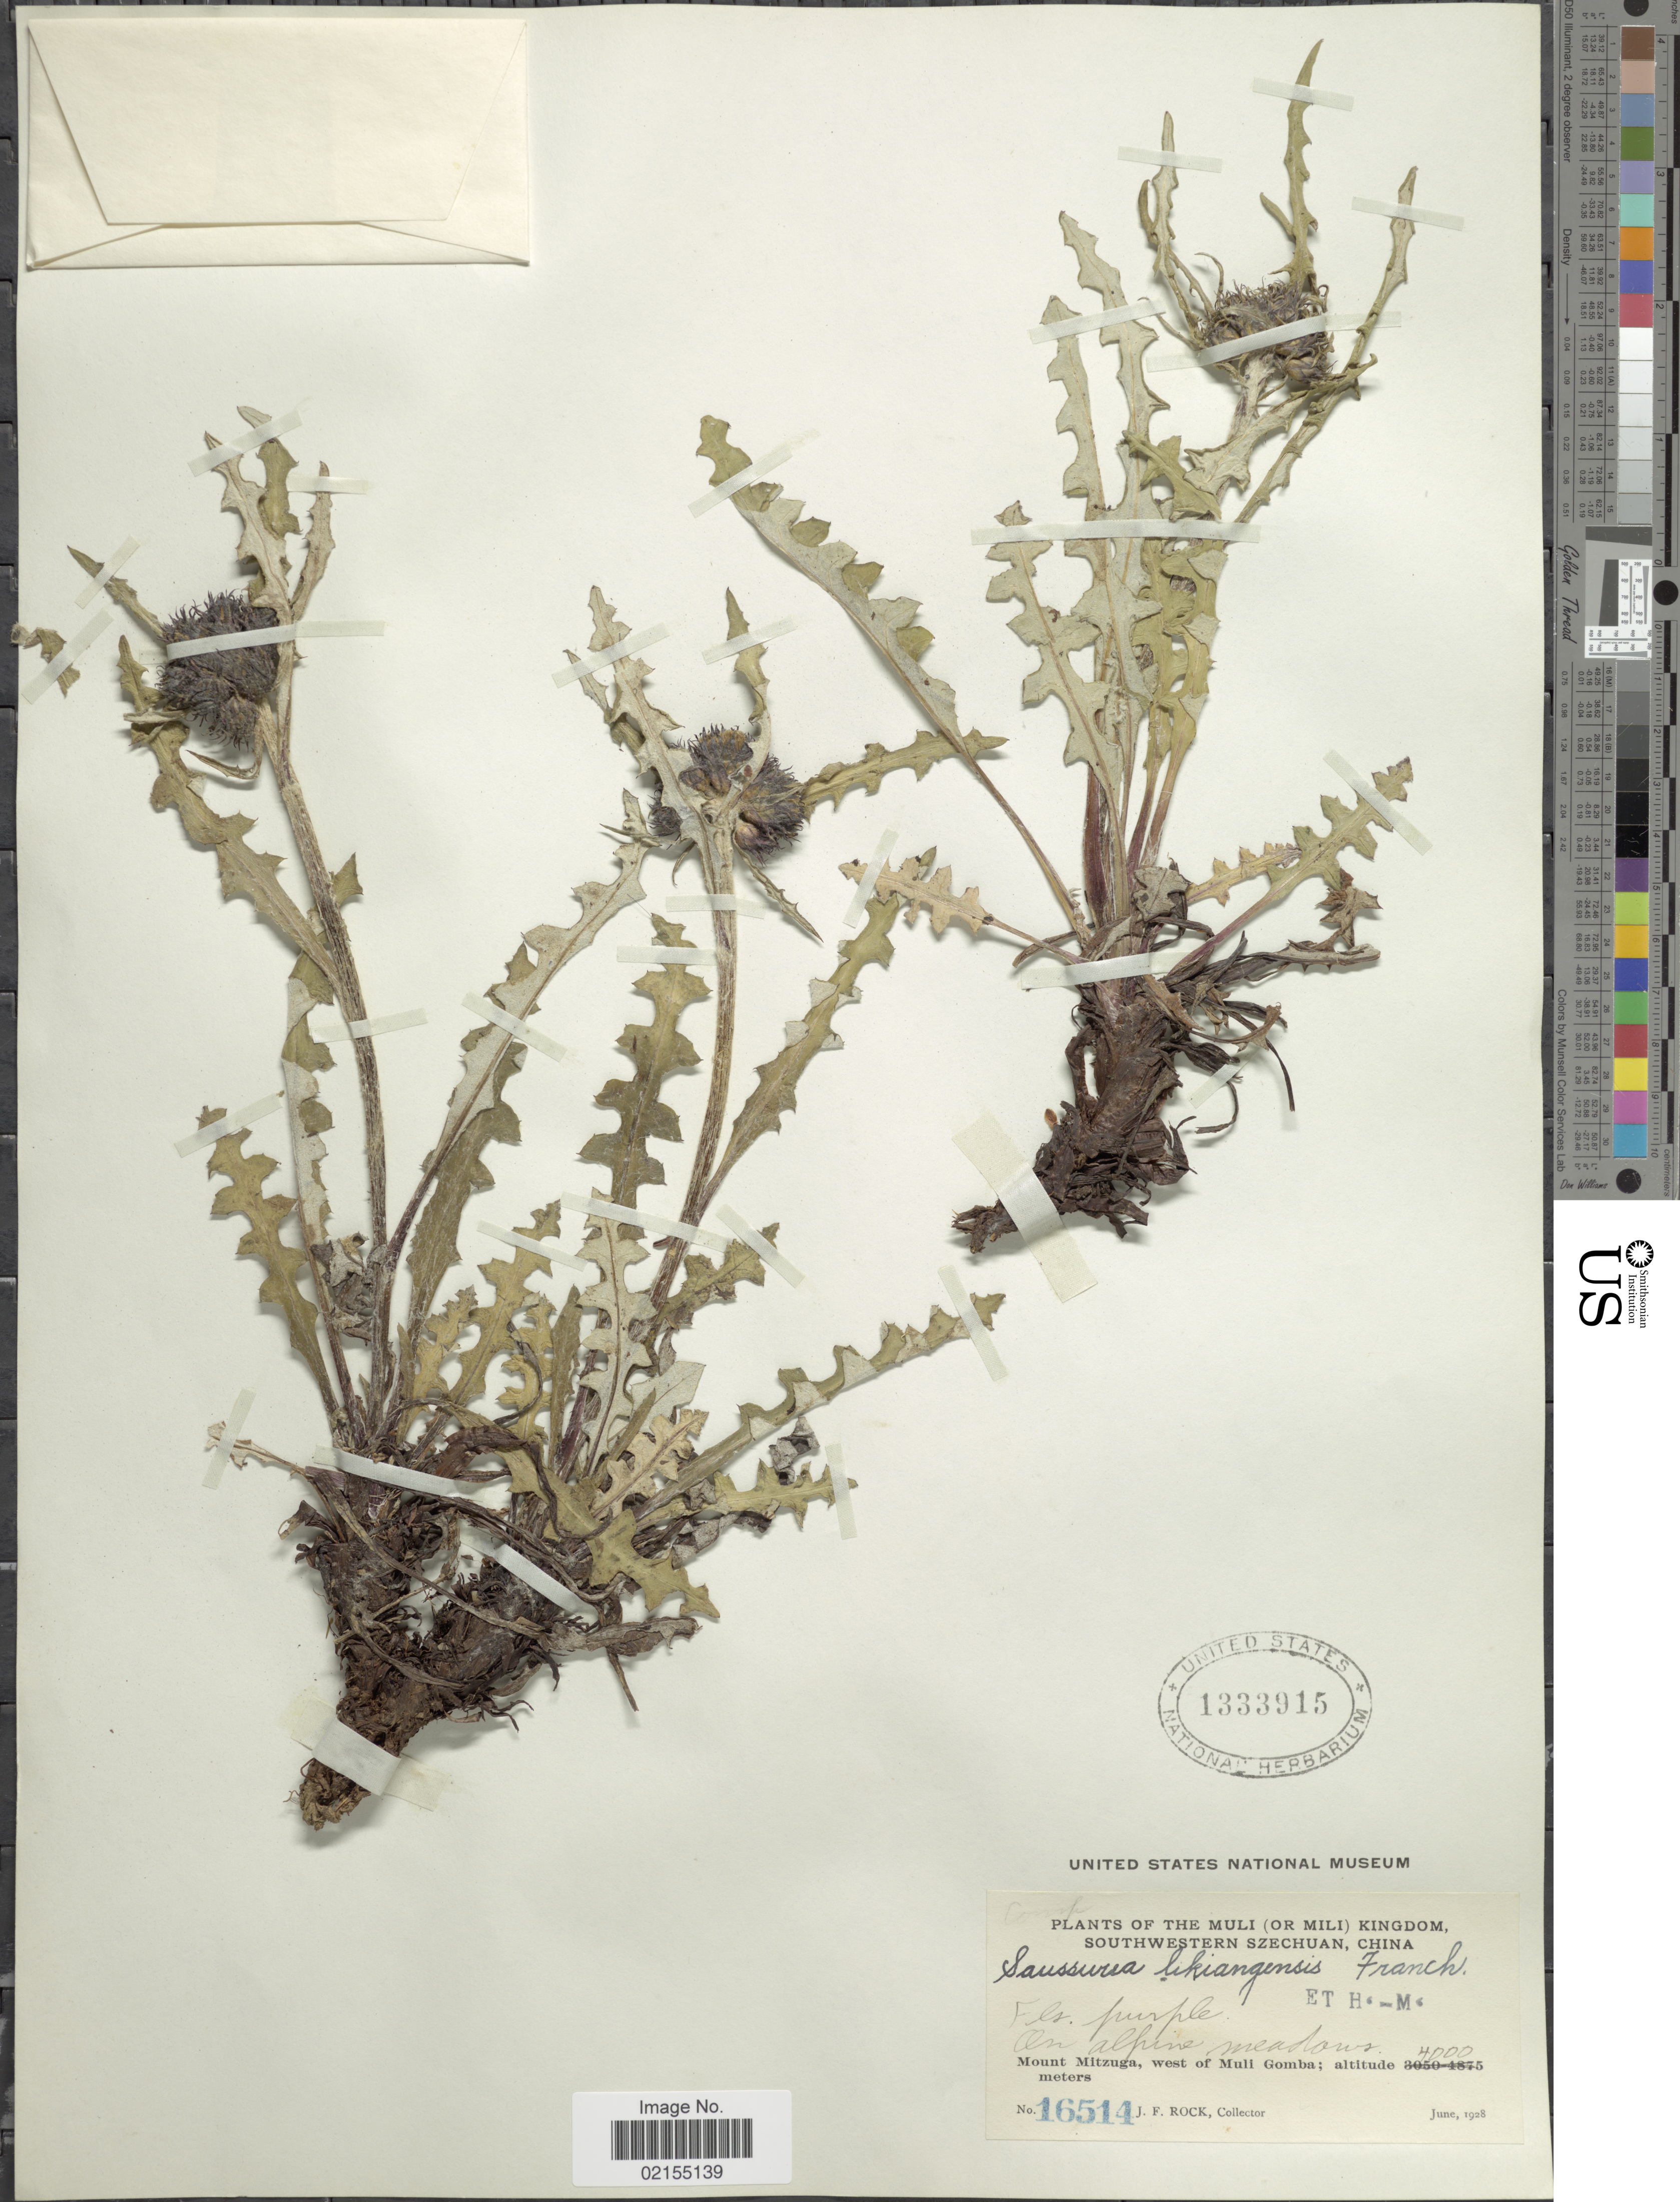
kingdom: Plantae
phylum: Tracheophyta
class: Magnoliopsida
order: Asterales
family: Asteraceae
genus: Saussurea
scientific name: Saussurea likiangensis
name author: Franch.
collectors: J. Rock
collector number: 16514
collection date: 1928-06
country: China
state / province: Sichuan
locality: The Muli (Or Mili) Kingdom, Southwestern Szechuan, China, Mount Mitzugra, west of Muli Gomba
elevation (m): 4000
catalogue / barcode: US 1333915